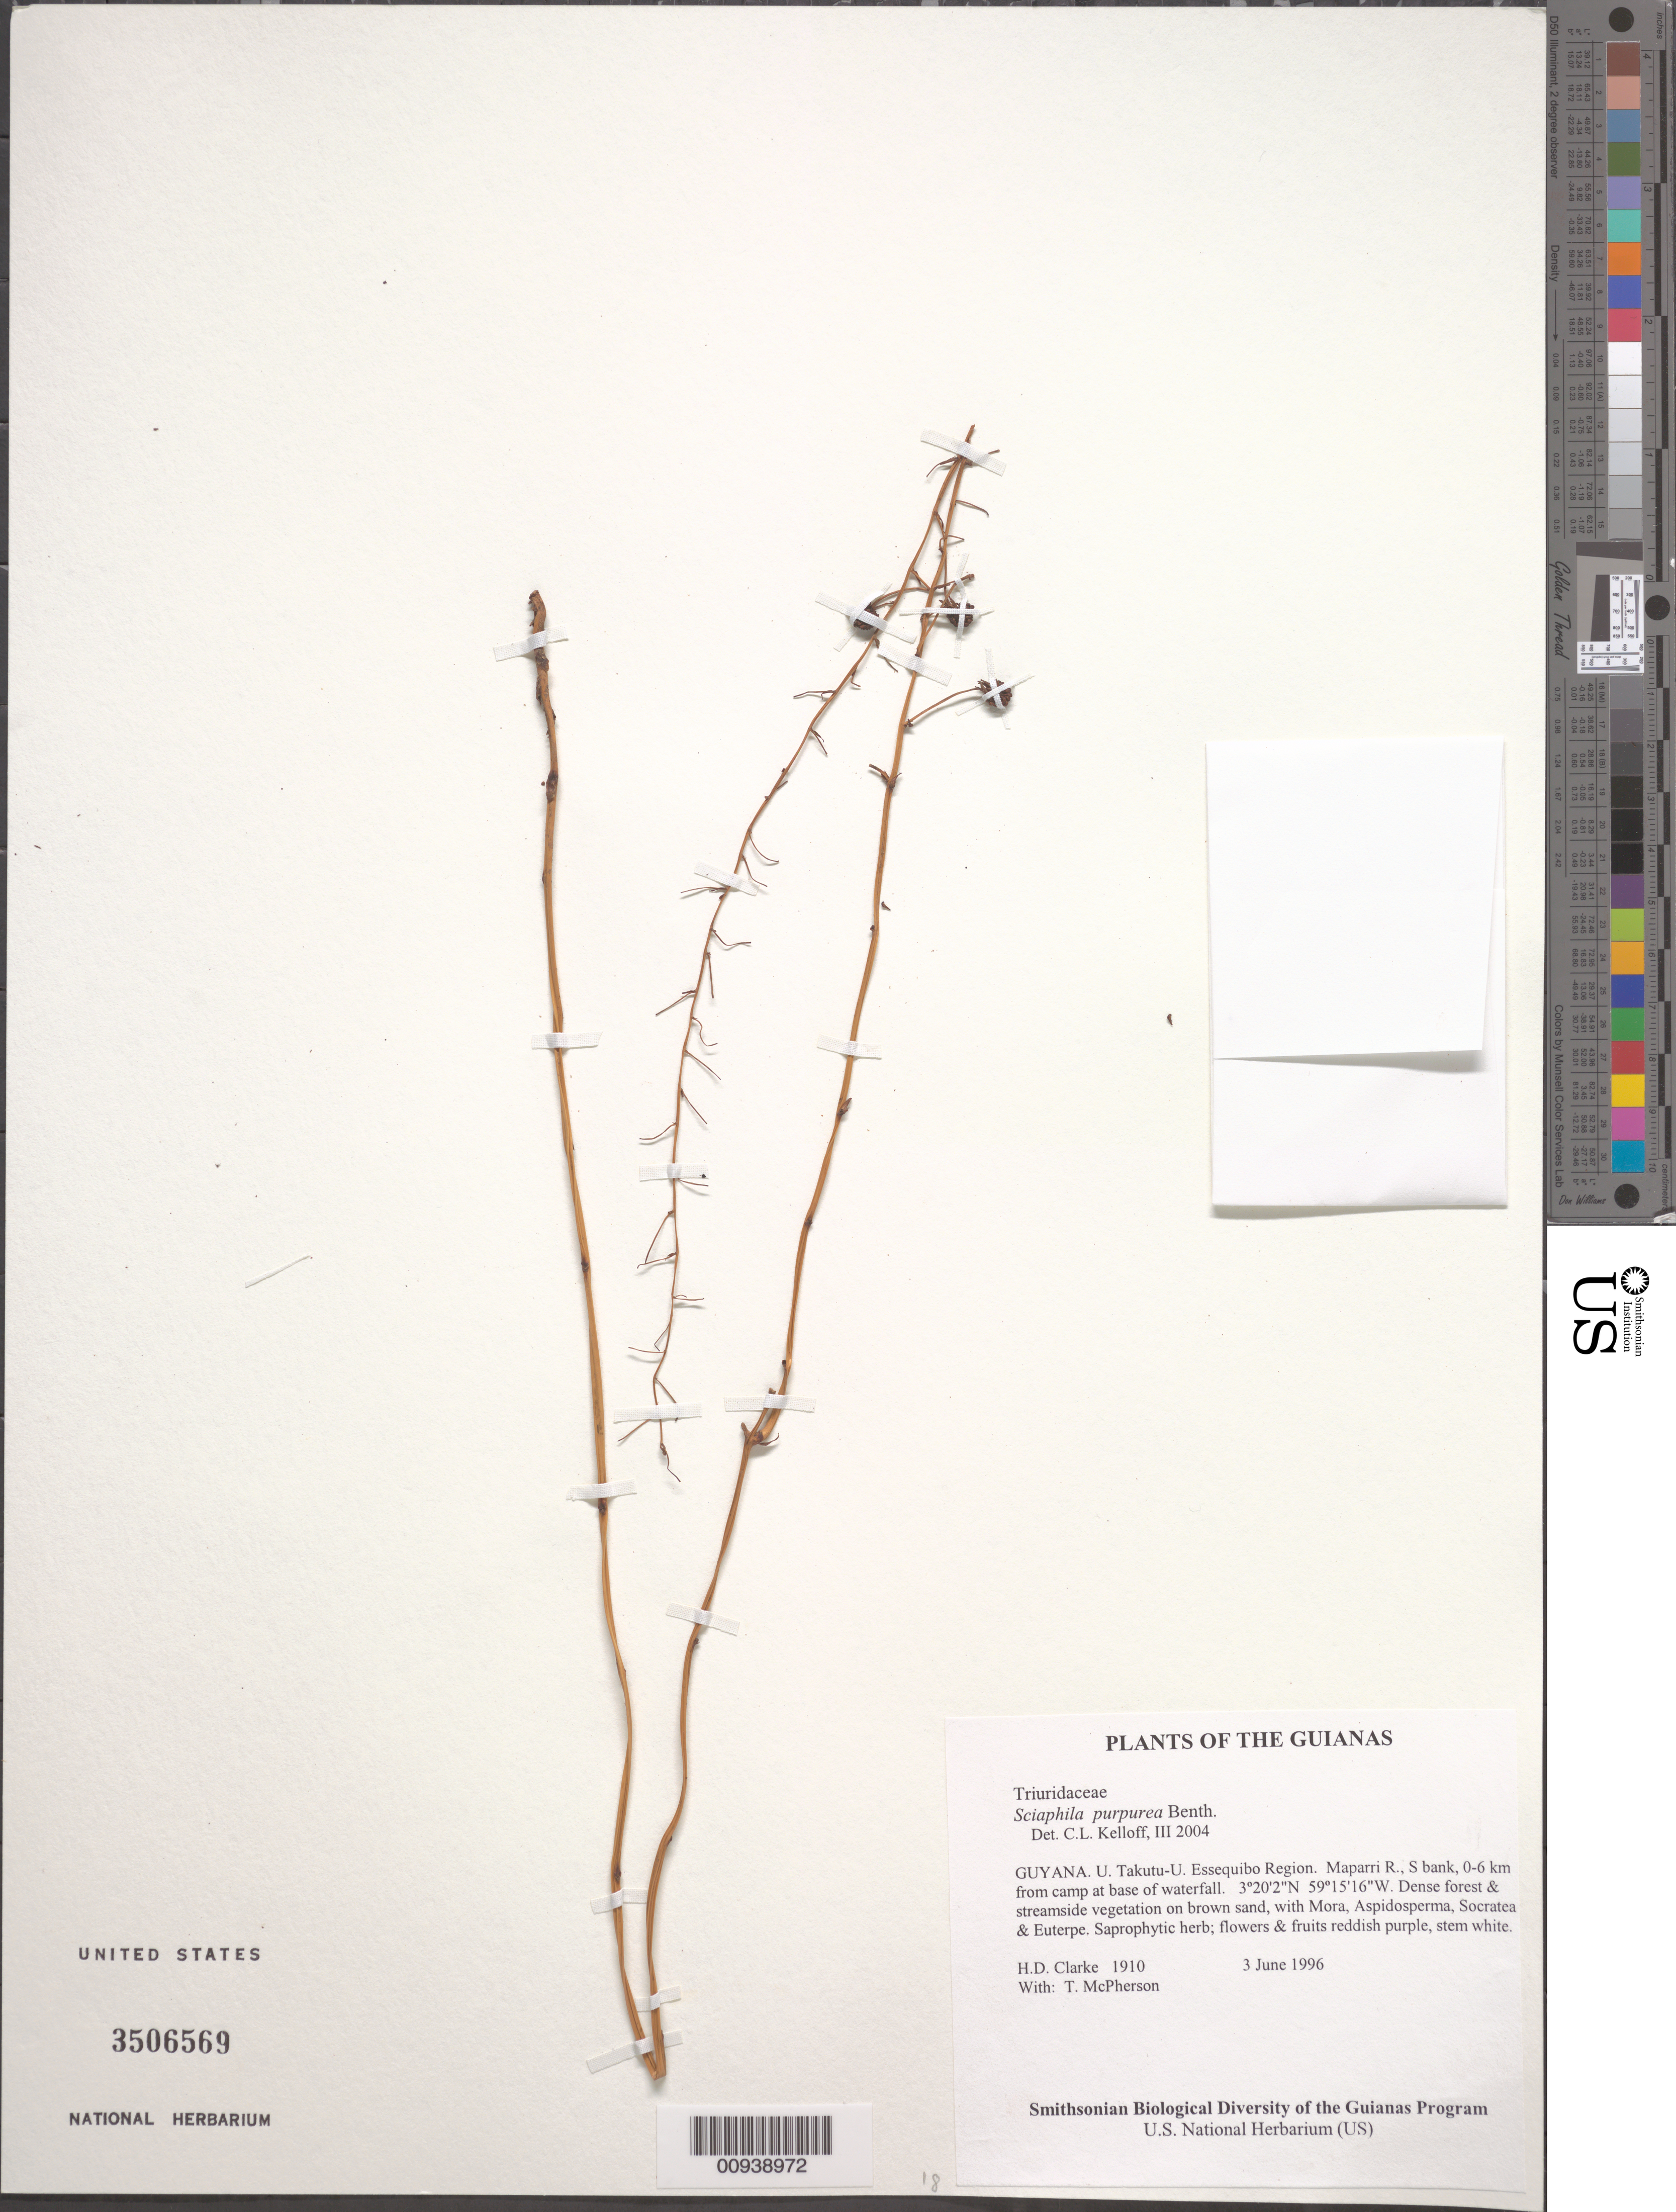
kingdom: Plantae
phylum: Tracheophyta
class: Liliopsida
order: Pandanales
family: Triuridaceae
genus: Sciaphila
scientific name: Sciaphila purpurea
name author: Benth.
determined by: Kelloff, Carol L., (US), Smithsonian Institution - National Museum of Natural History (UNITED STATES)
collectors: H. D. Clarke & T. McPherson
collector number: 1910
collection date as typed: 3 June 1996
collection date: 1996-06-03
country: Guyana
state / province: U. Takutu-U. Essequibo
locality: Maparri R., S bank, 0-6 km from camp at base of waterfall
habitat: Dense forest & streamside vegetation on brown sand, with Mora, Aspidosperma, Socratea & Euterpe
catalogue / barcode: US 3506569